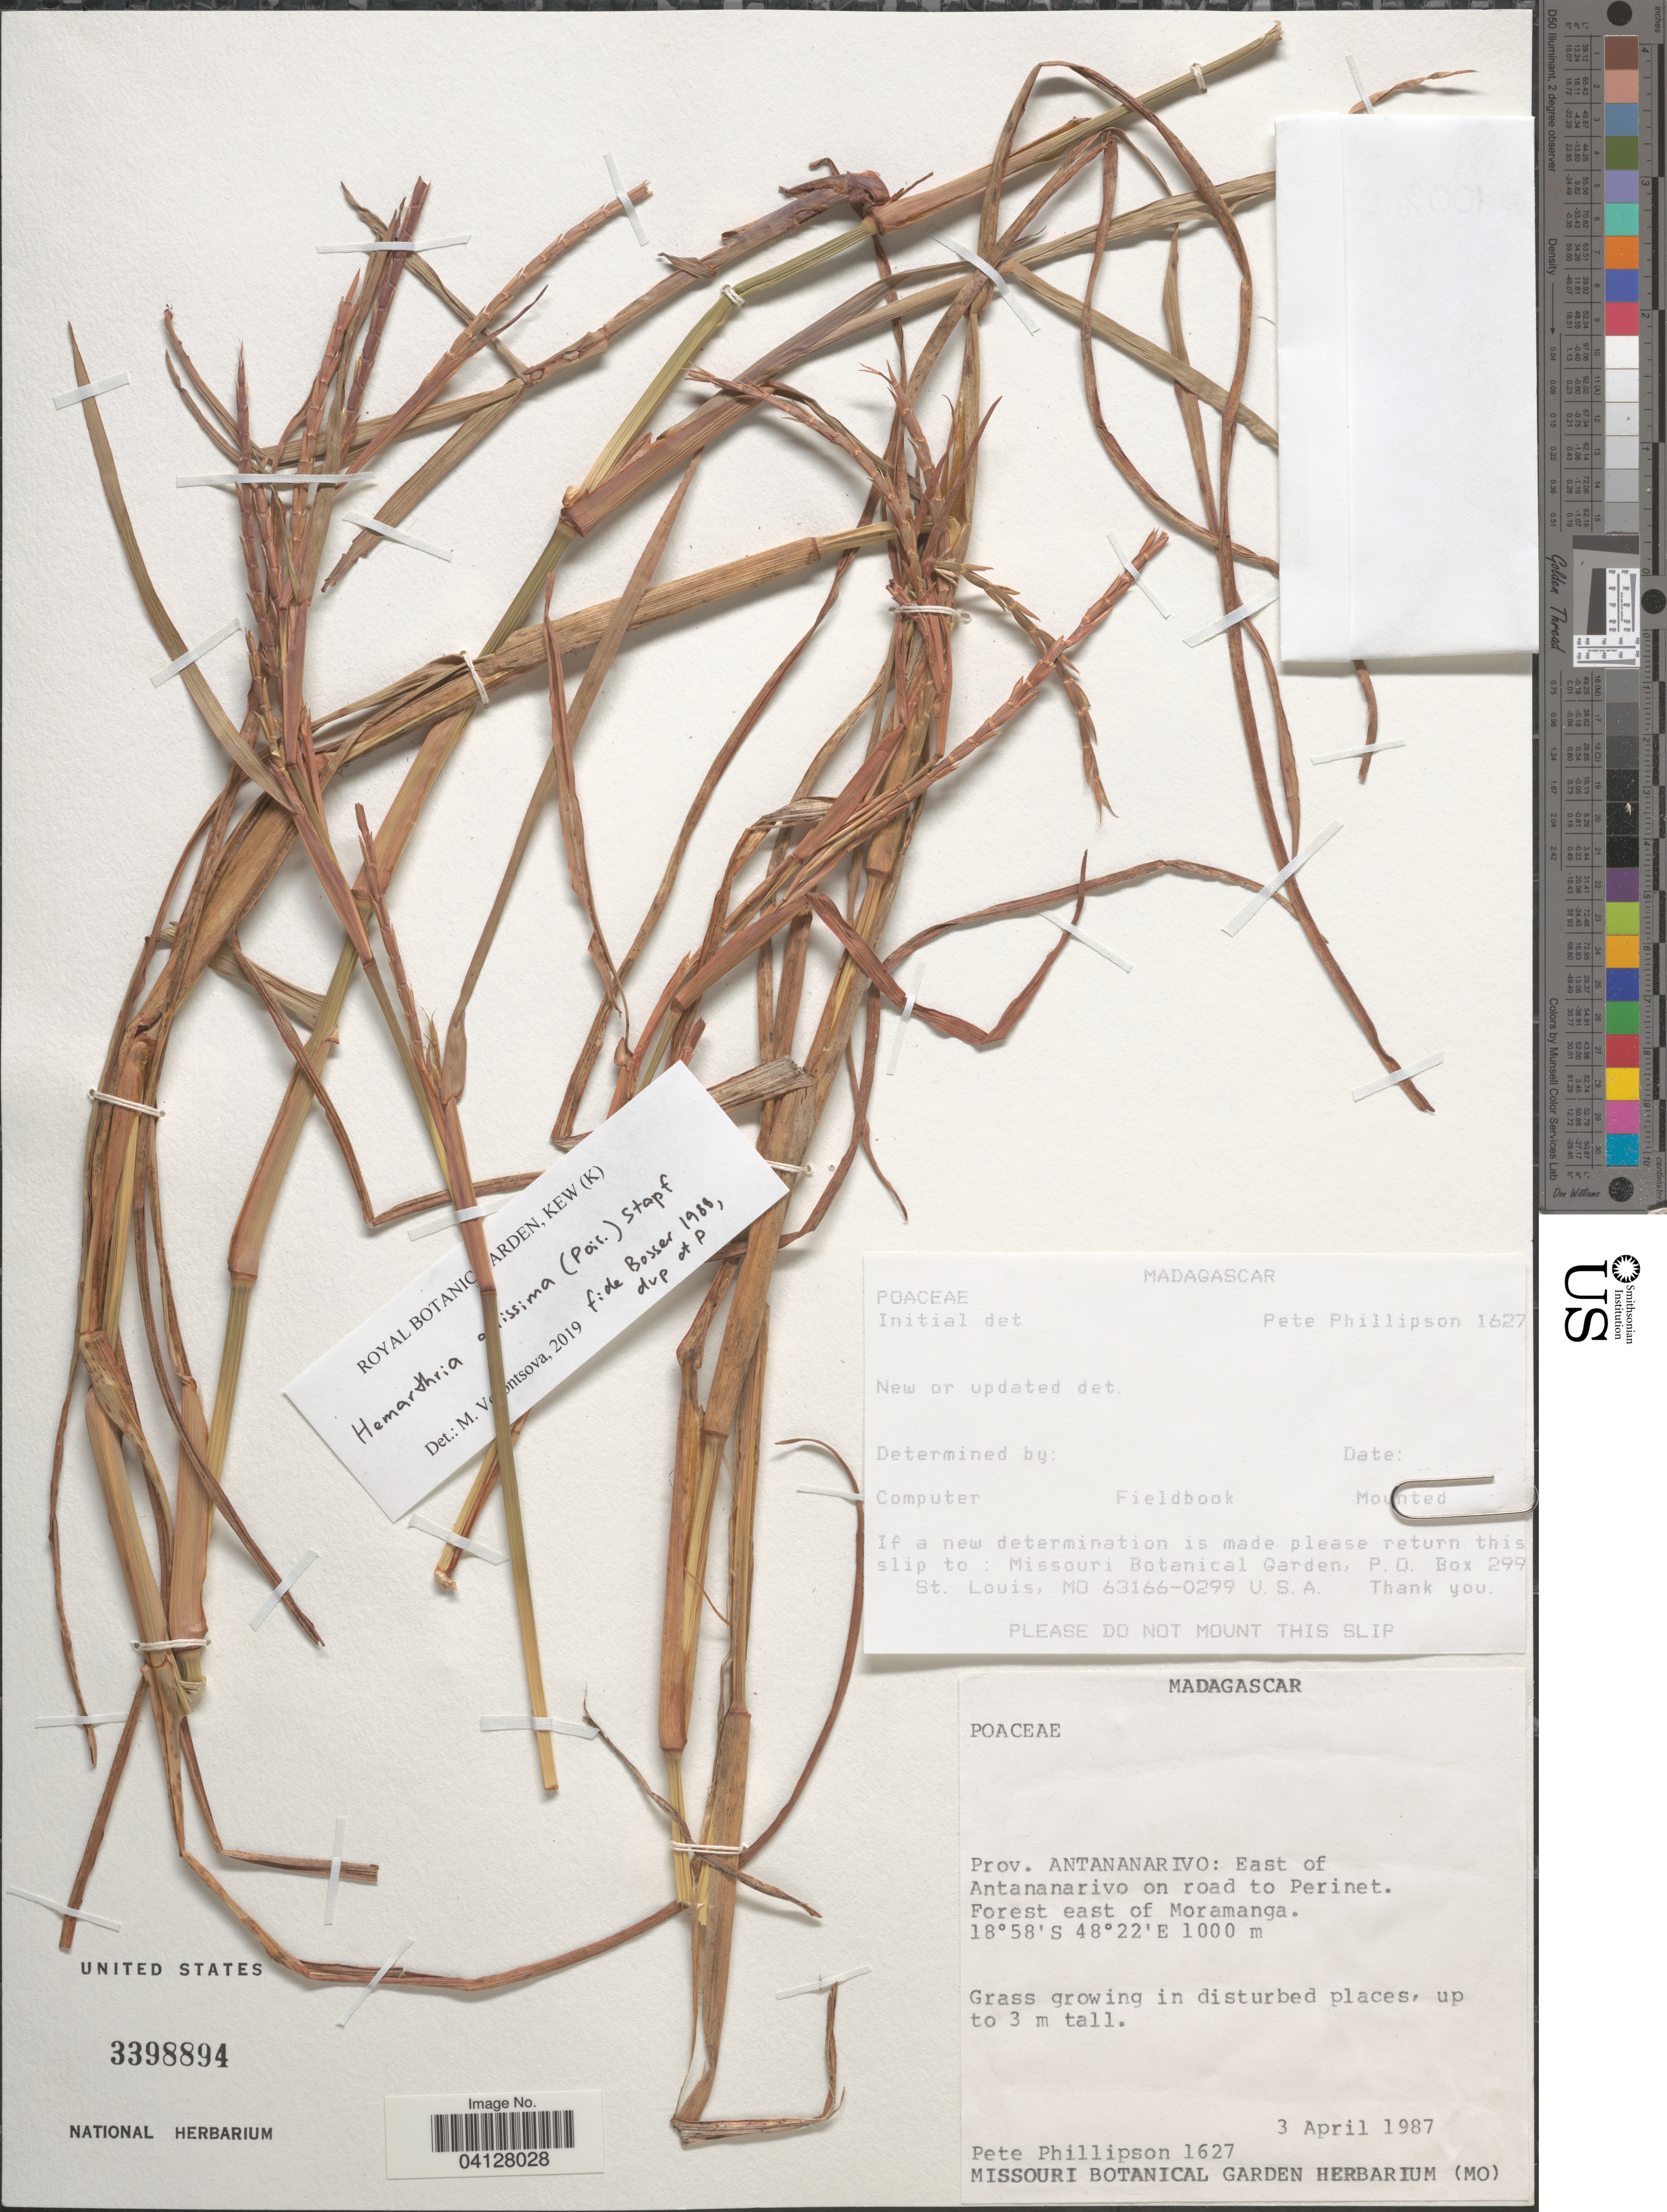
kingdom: Plantae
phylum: Tracheophyta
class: Liliopsida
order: Poales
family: Poaceae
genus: Hemarthria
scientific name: Hemarthria altissima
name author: (Poir.) Stapf & C. E. Hubb.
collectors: P. B. Phillipson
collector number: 1627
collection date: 1987-04-03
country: Madagascar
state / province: Alaotra Mangoro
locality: East of Antananarivo on road to Perinet. Forest east of Moramanga.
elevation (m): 1000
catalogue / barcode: US 3398894